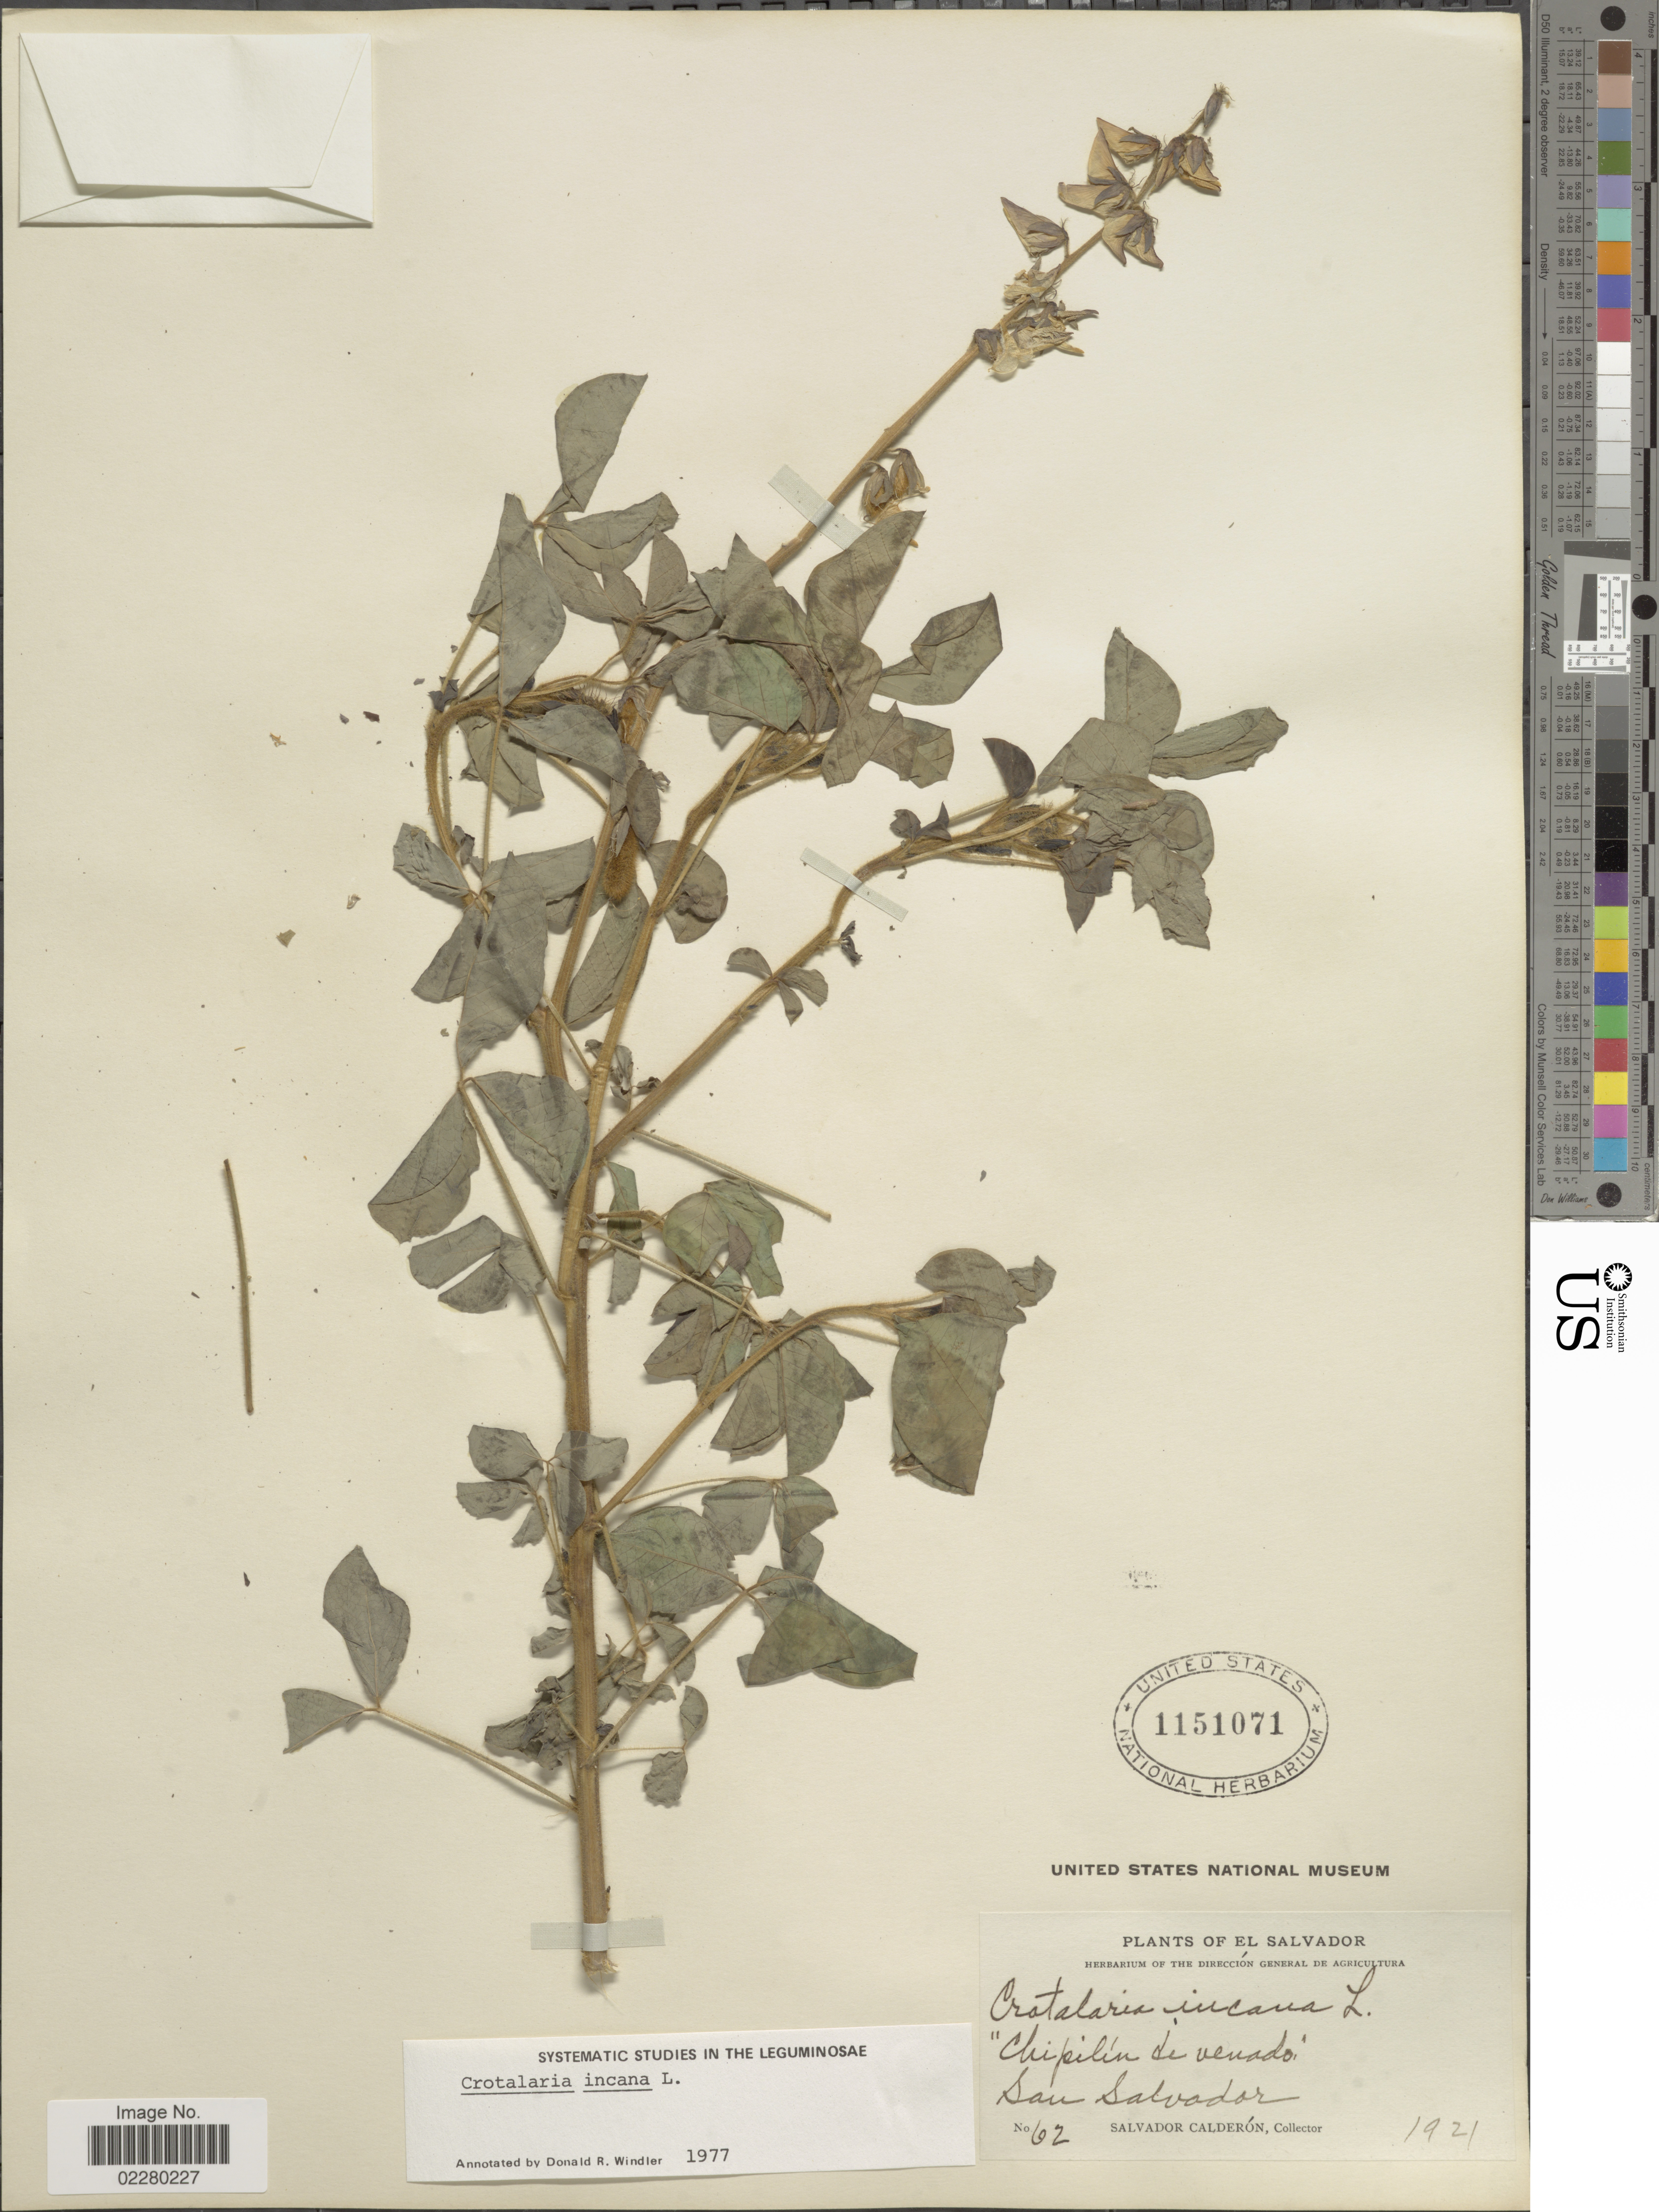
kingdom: Plantae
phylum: Tracheophyta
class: Magnoliopsida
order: Fabales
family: Fabaceae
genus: Crotalaria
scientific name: Crotalaria incana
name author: L.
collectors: S. Calderón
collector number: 62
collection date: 1921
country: El Salvador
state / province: San Salvador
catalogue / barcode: US 1151071